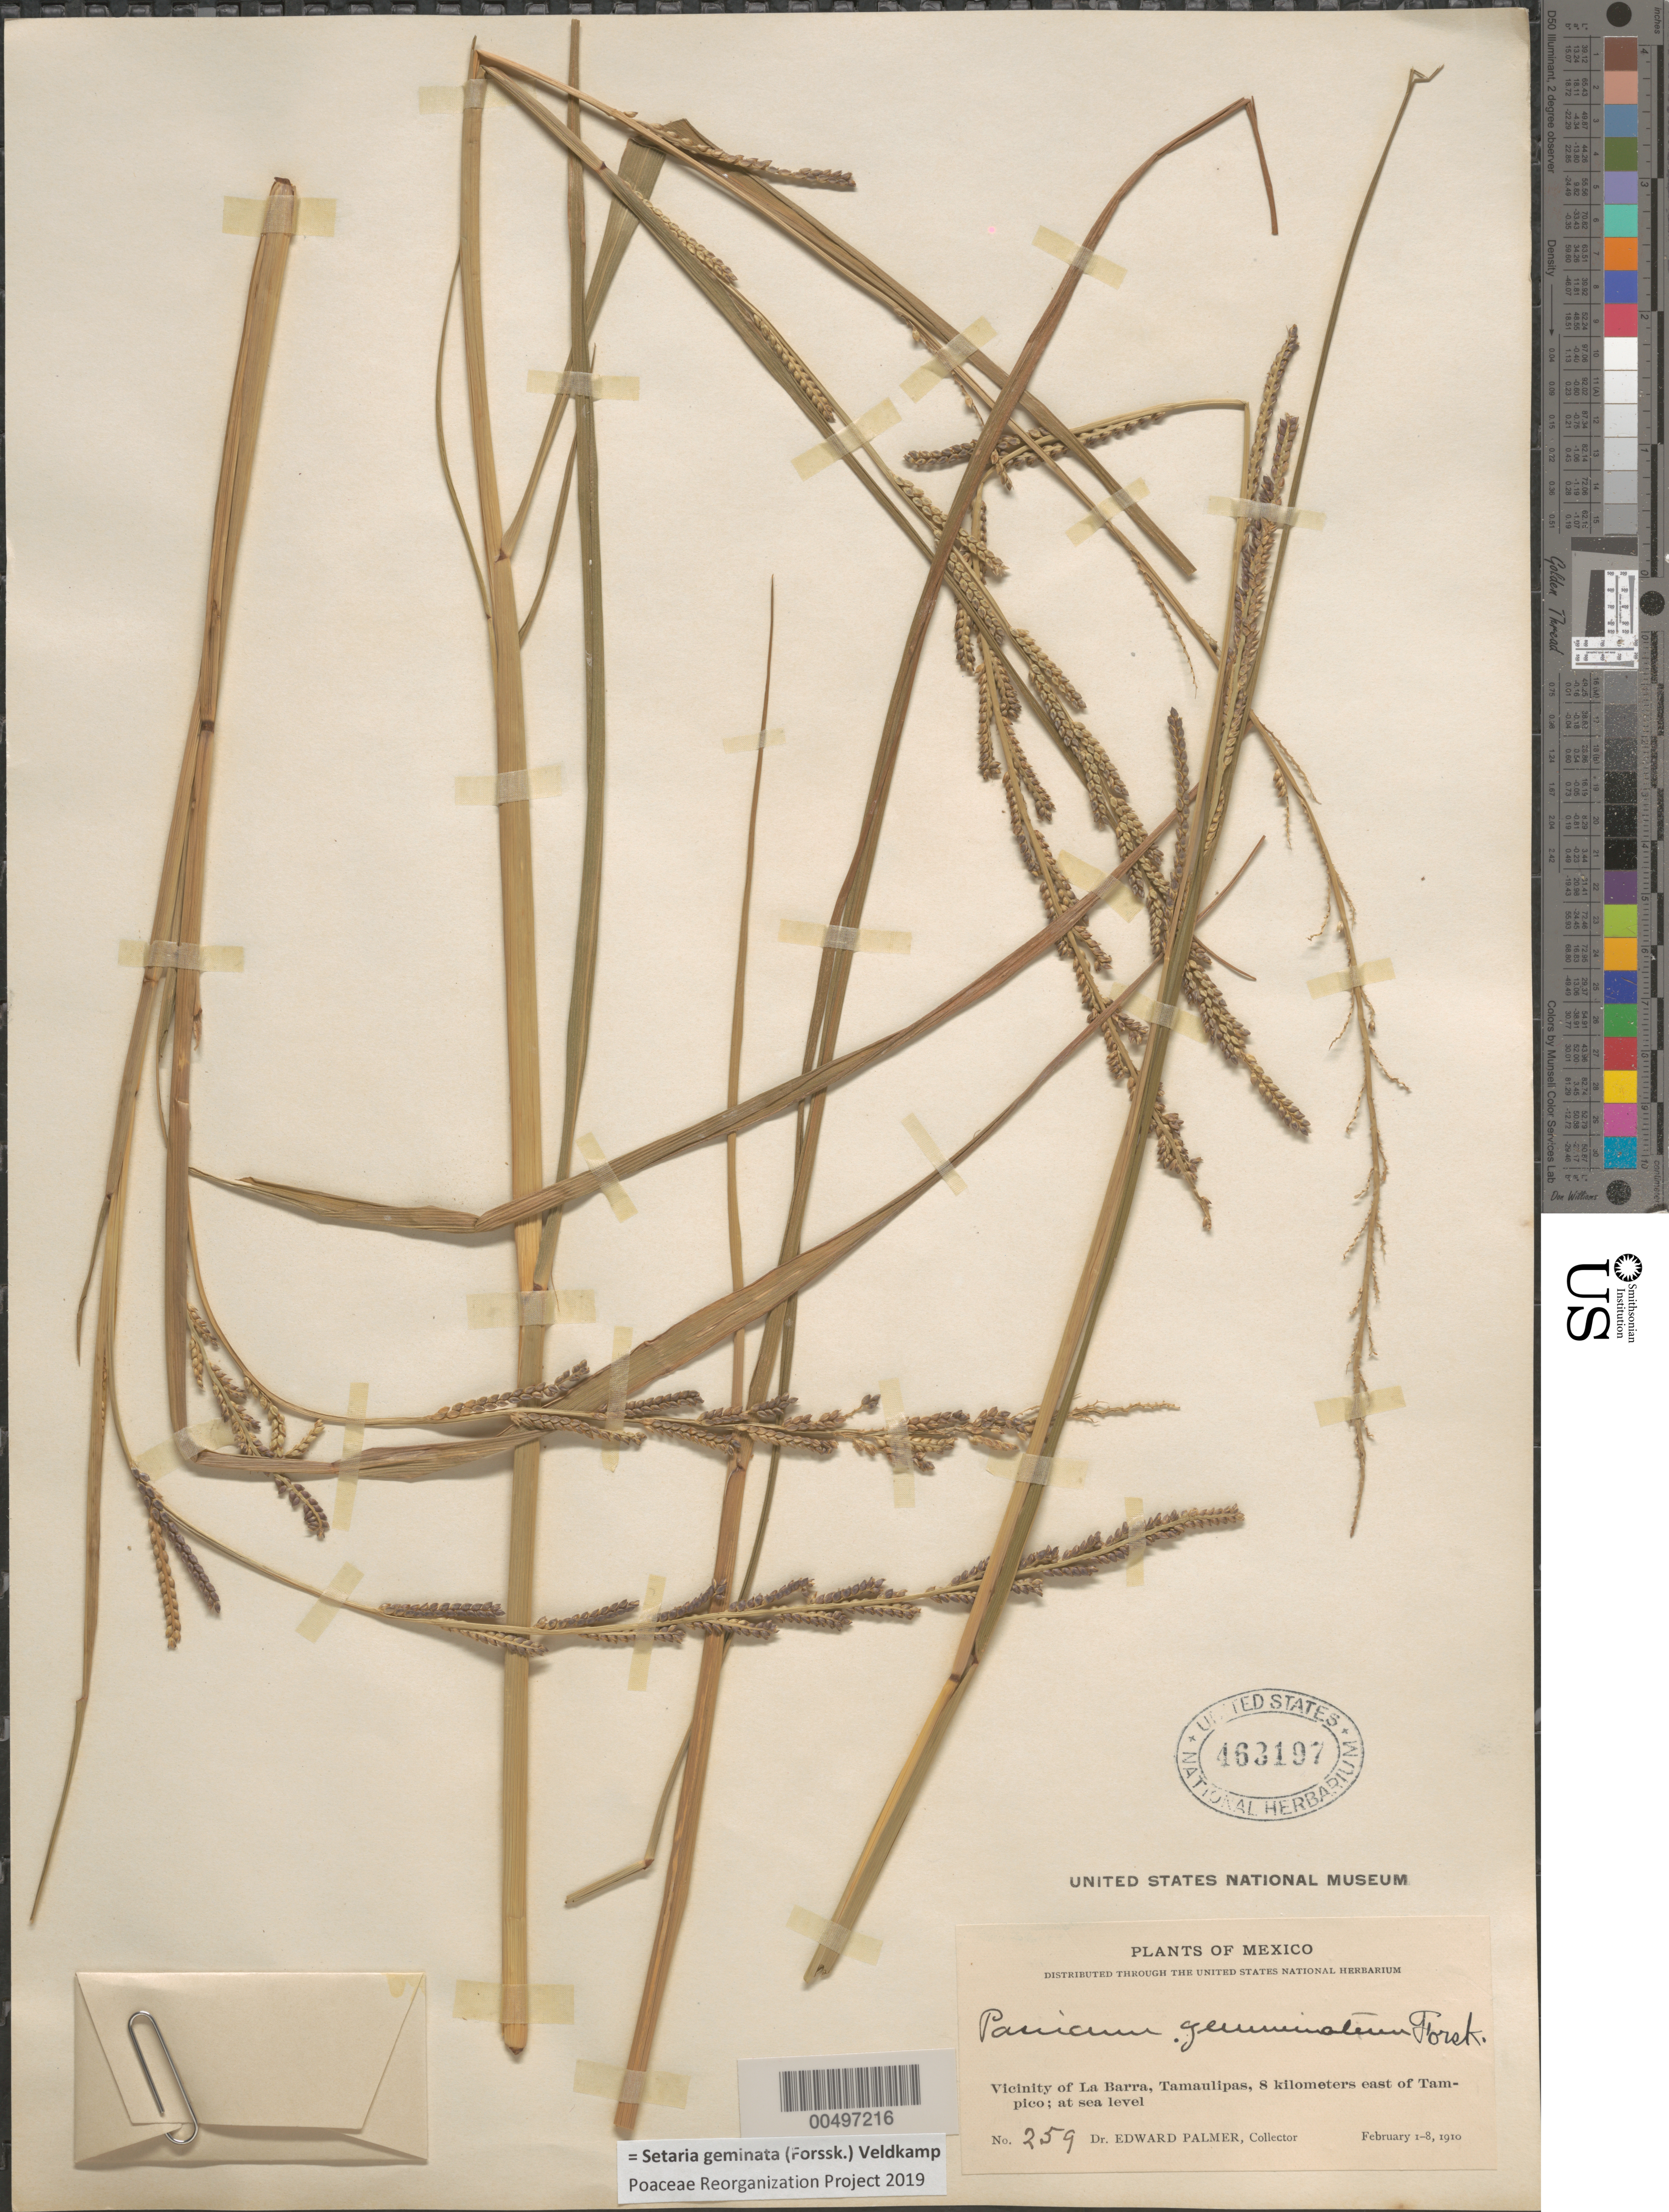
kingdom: Plantae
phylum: Tracheophyta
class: Liliopsida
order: Poales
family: Poaceae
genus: Setaria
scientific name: Setaria geminata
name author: (Forssk.) Veldkamp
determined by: Poaceae Reorganization Project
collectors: E. Palmer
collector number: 259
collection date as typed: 1 Feb 1910 to 8 Feb 1910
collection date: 1910-02-01/1910-02-08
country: Mexico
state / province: Tamaulipas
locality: Vicinity of La Barra, 8 km E of Tampico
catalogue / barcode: US 463197